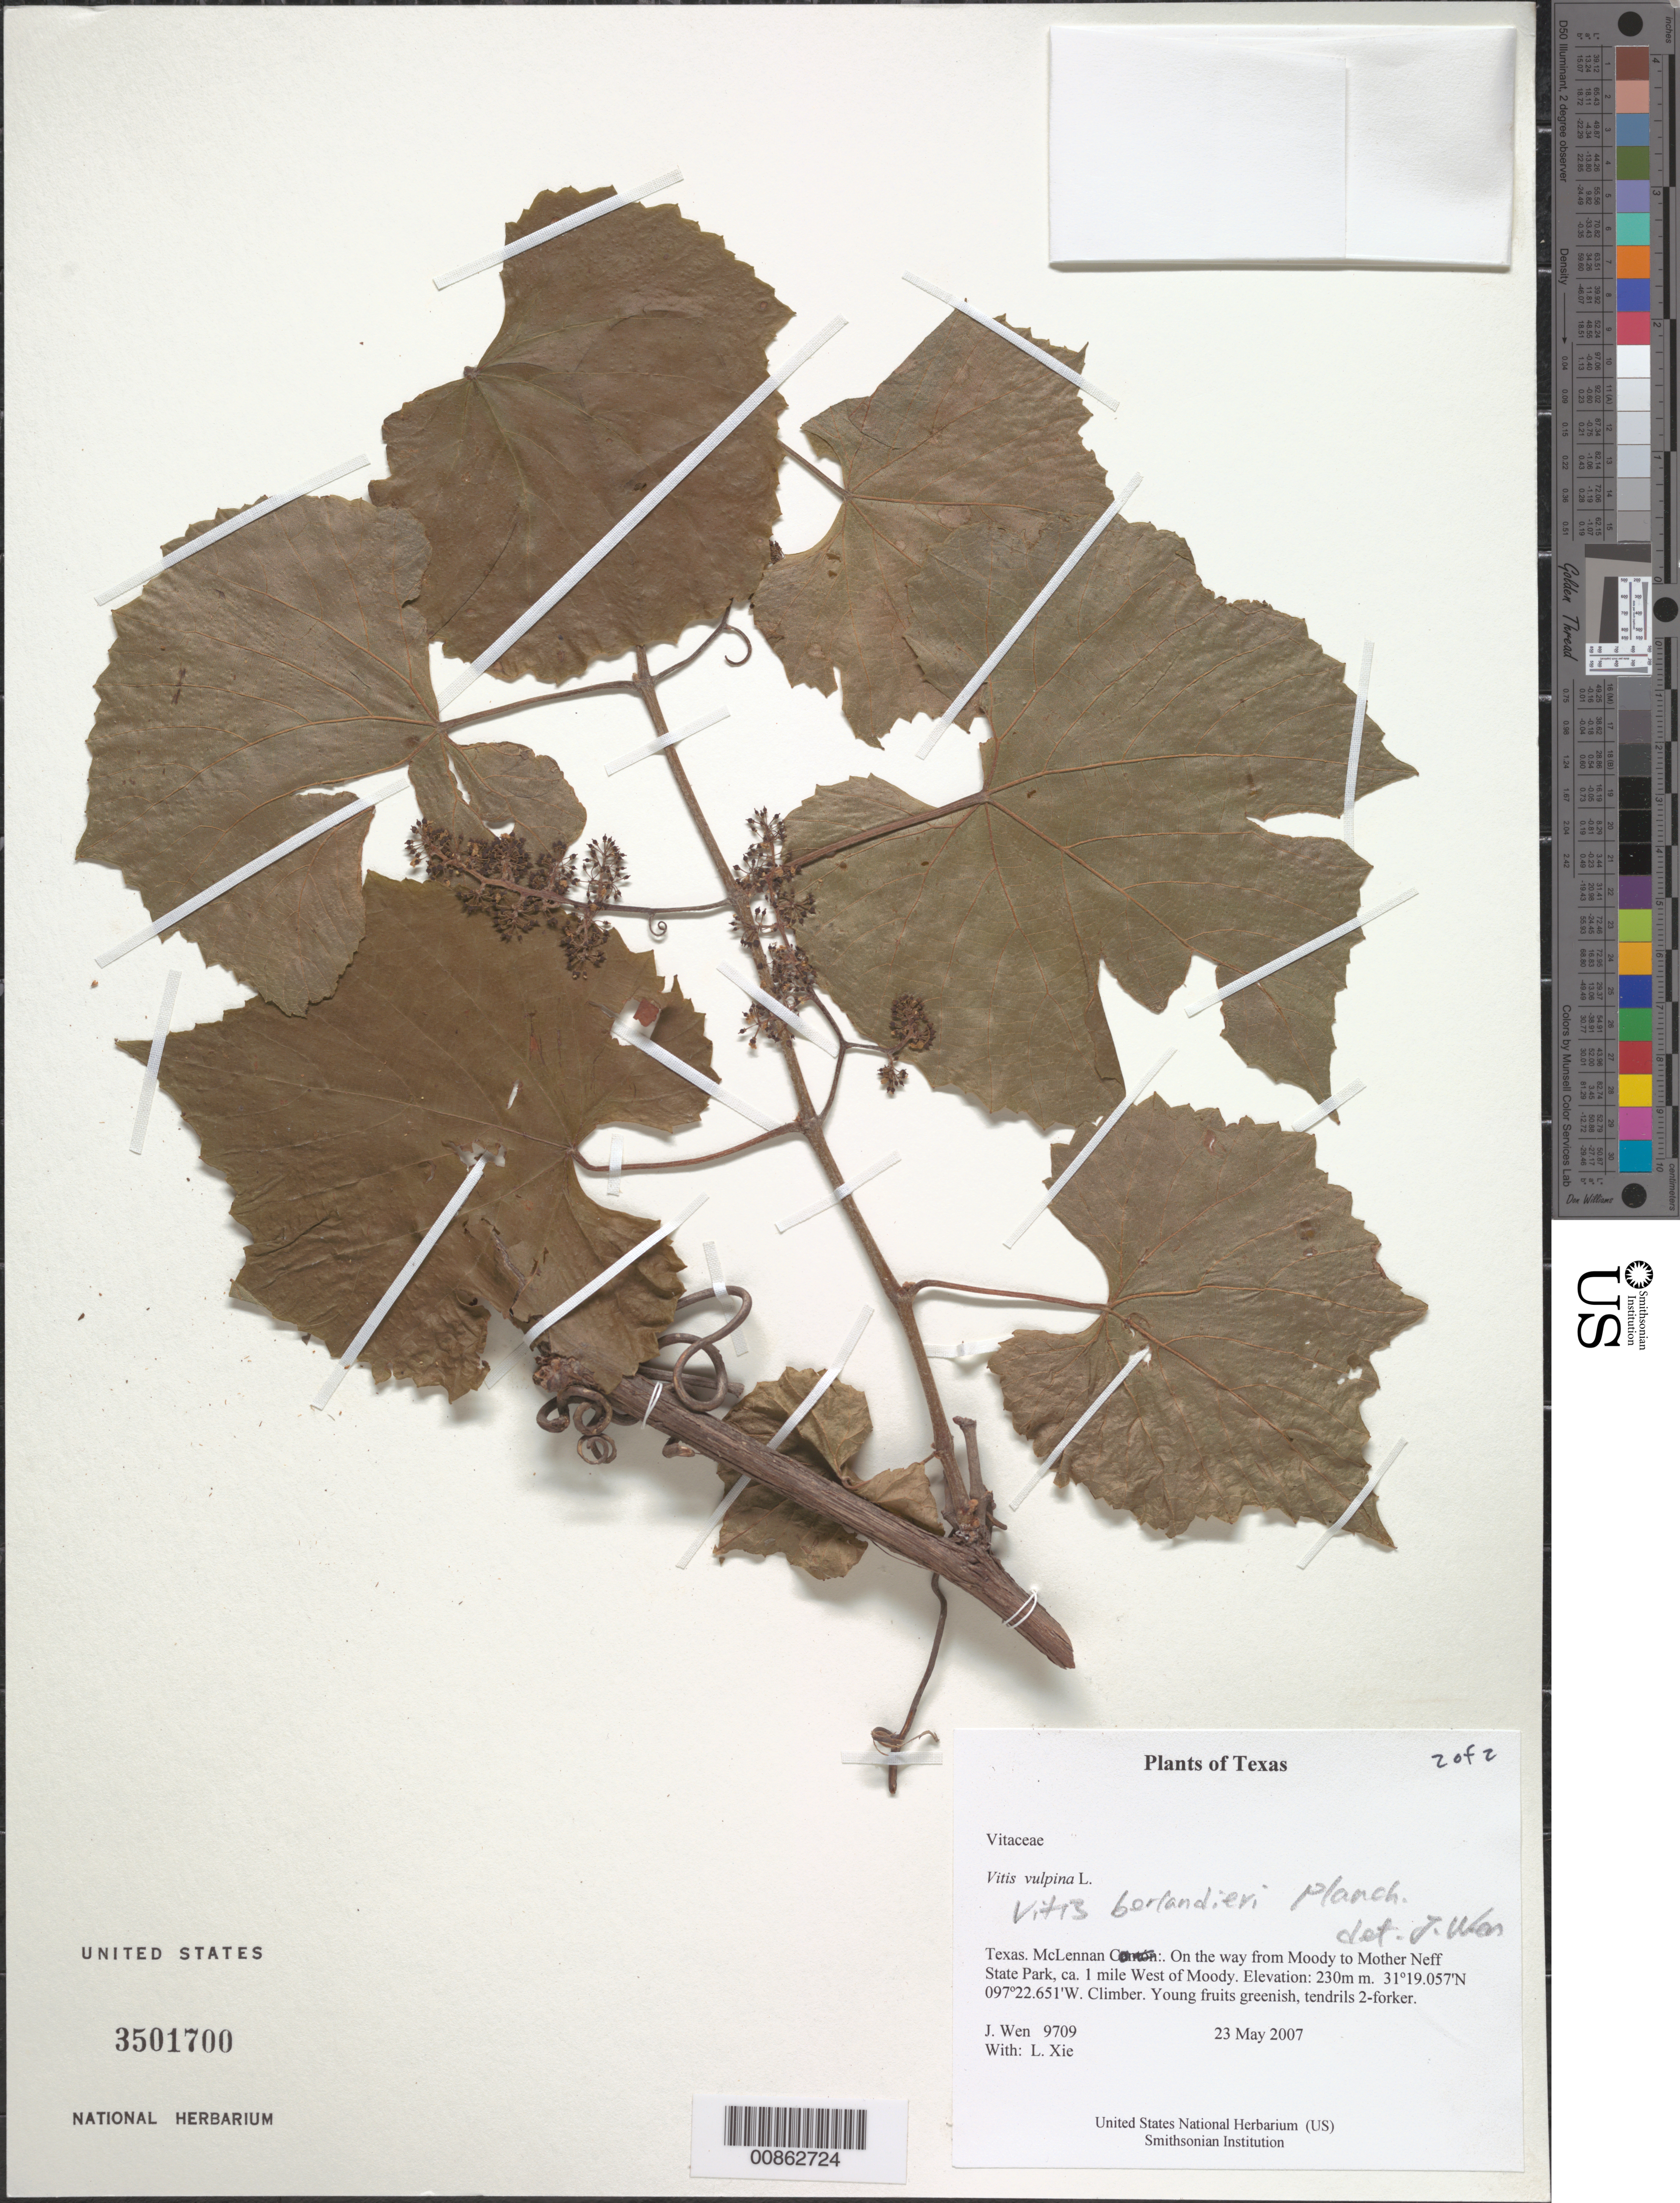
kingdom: Plantae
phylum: Tracheophyta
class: Magnoliopsida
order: Vitales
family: Vitaceae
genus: Vitis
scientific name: Vitis vulpina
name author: L.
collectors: J. Wen & L. Xie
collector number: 9709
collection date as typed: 23 May 2007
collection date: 2007-05-23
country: United States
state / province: Texas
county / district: McLennan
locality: On the way from Moody to Mother Neff State Park, ca. 1 mile West of Moody.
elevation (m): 230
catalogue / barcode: US 3501700